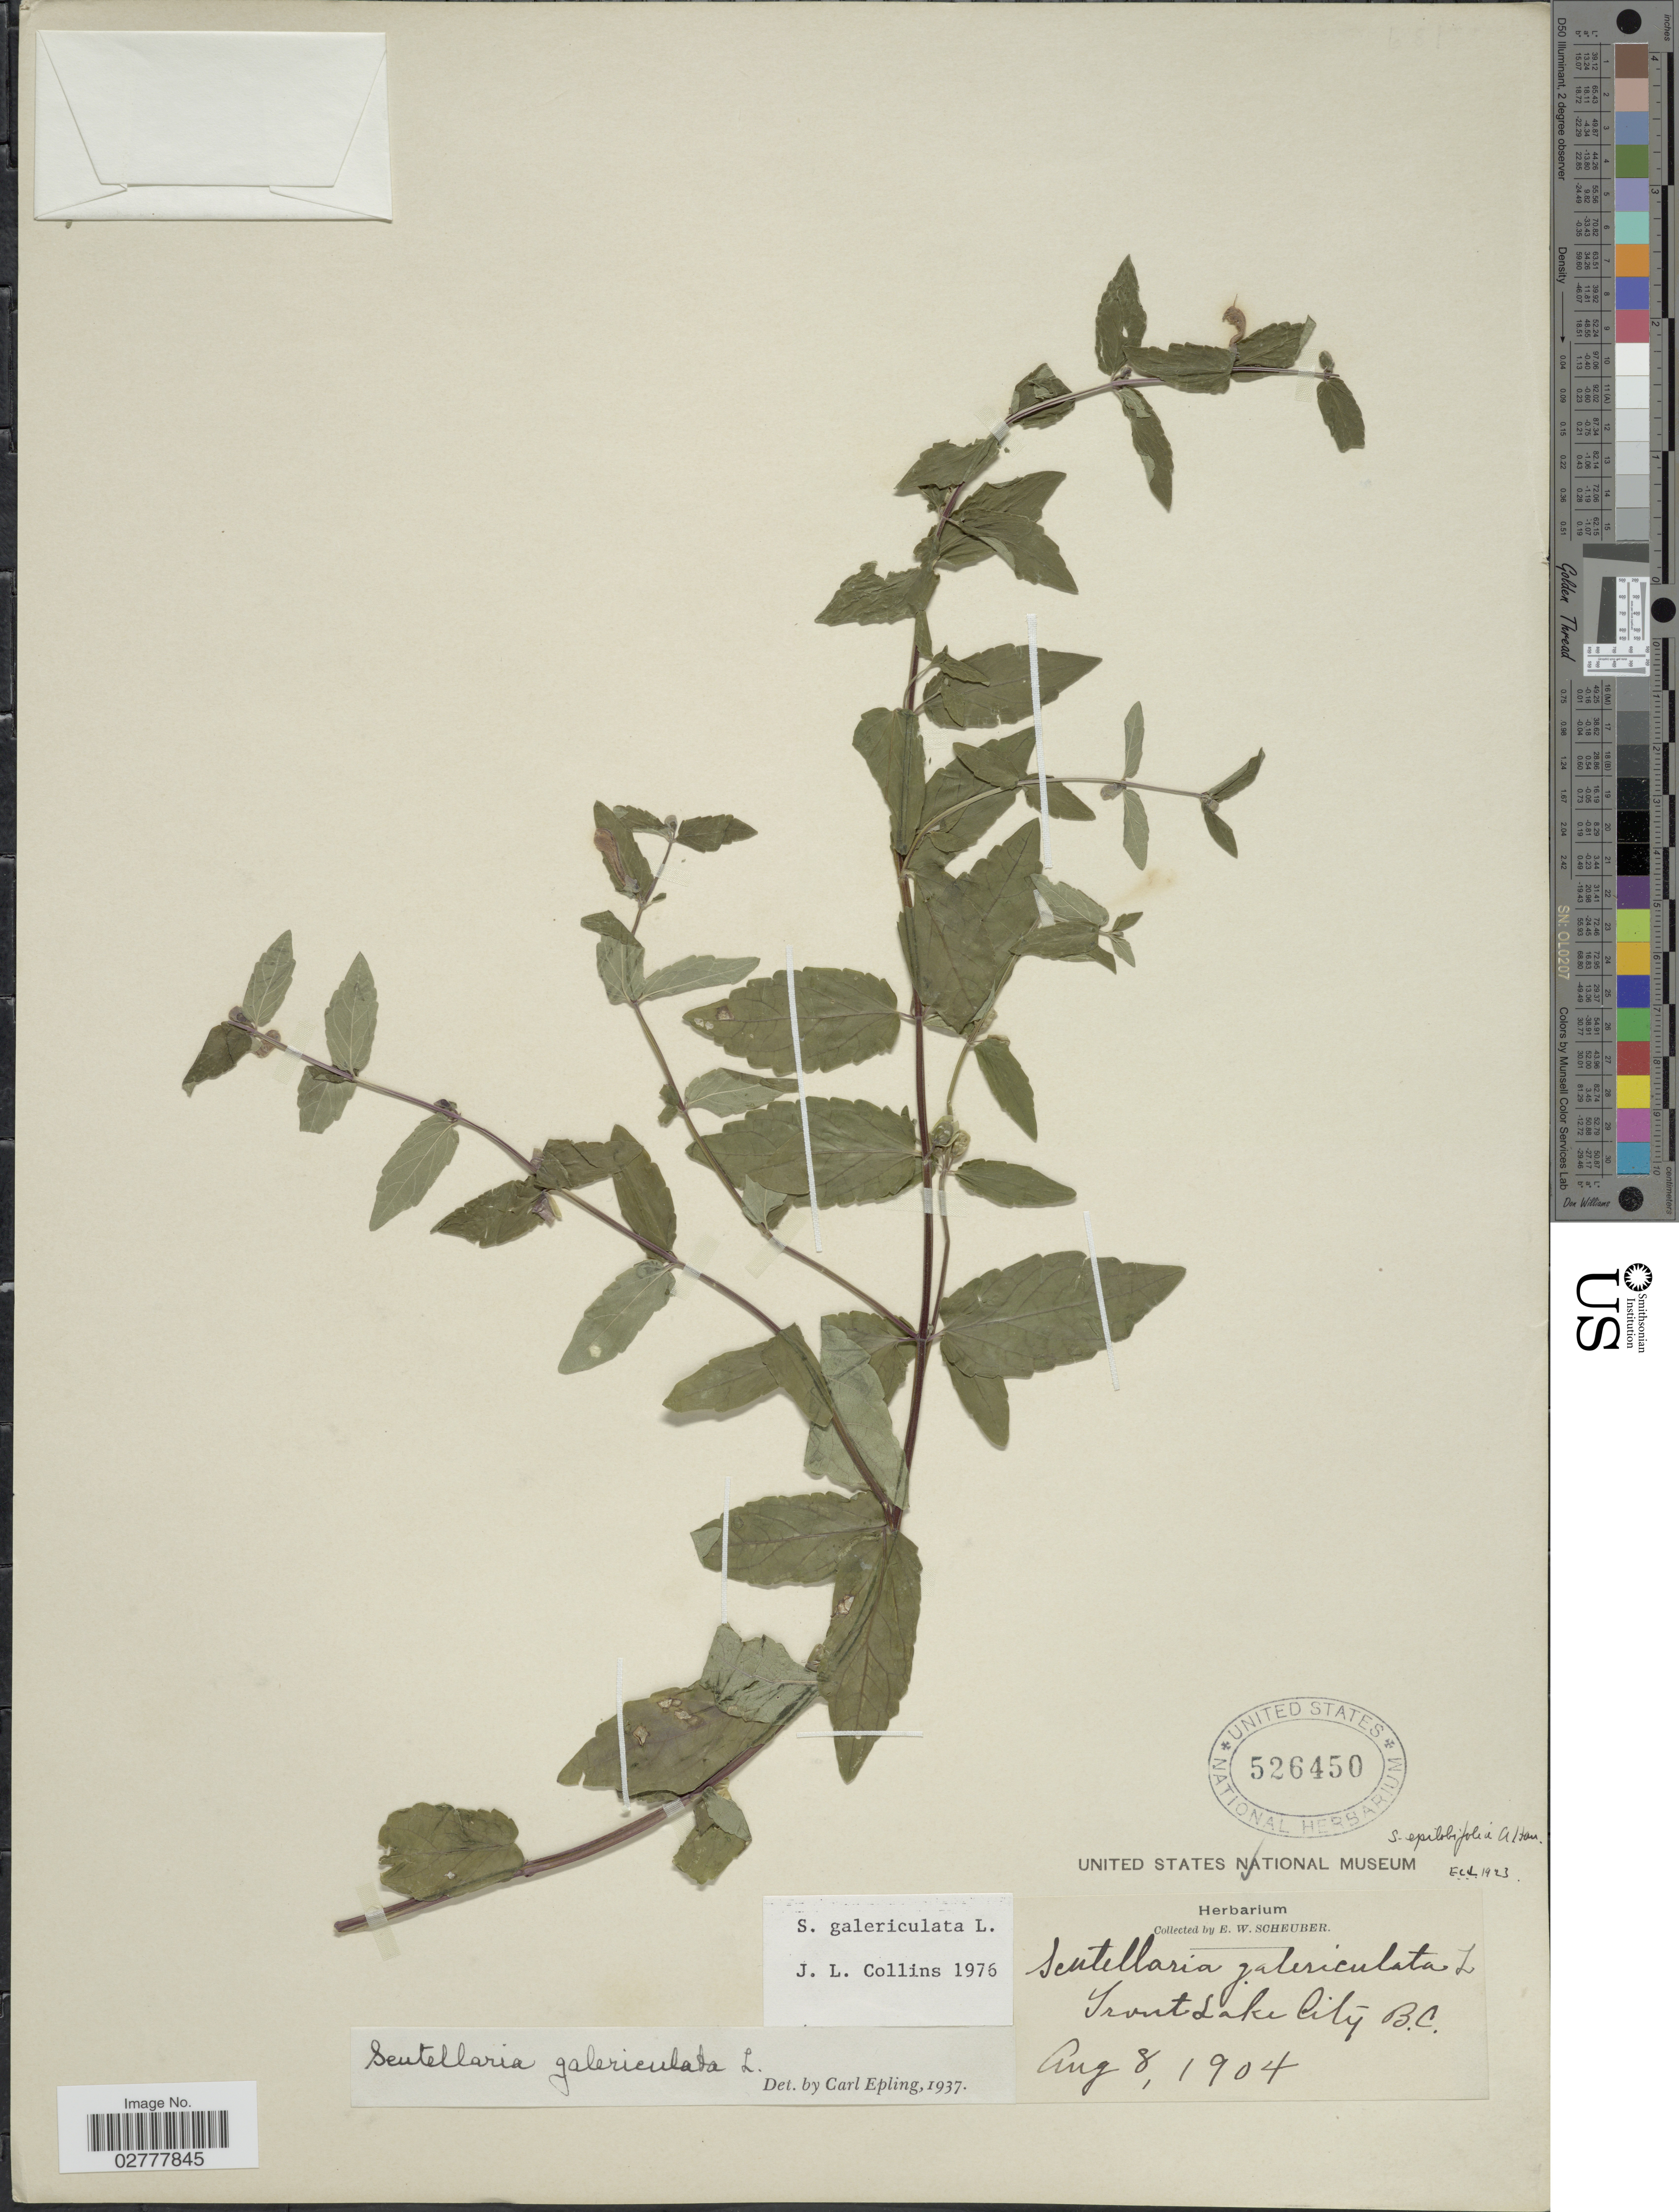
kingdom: Plantae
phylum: Tracheophyta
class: Magnoliopsida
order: Lamiales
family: Lamiaceae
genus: Scutellaria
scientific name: Scutellaria galericulata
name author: L.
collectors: E. Scheuber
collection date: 1904-08-08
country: Canada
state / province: British Columbia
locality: Trout Lake City.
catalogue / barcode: US 526450